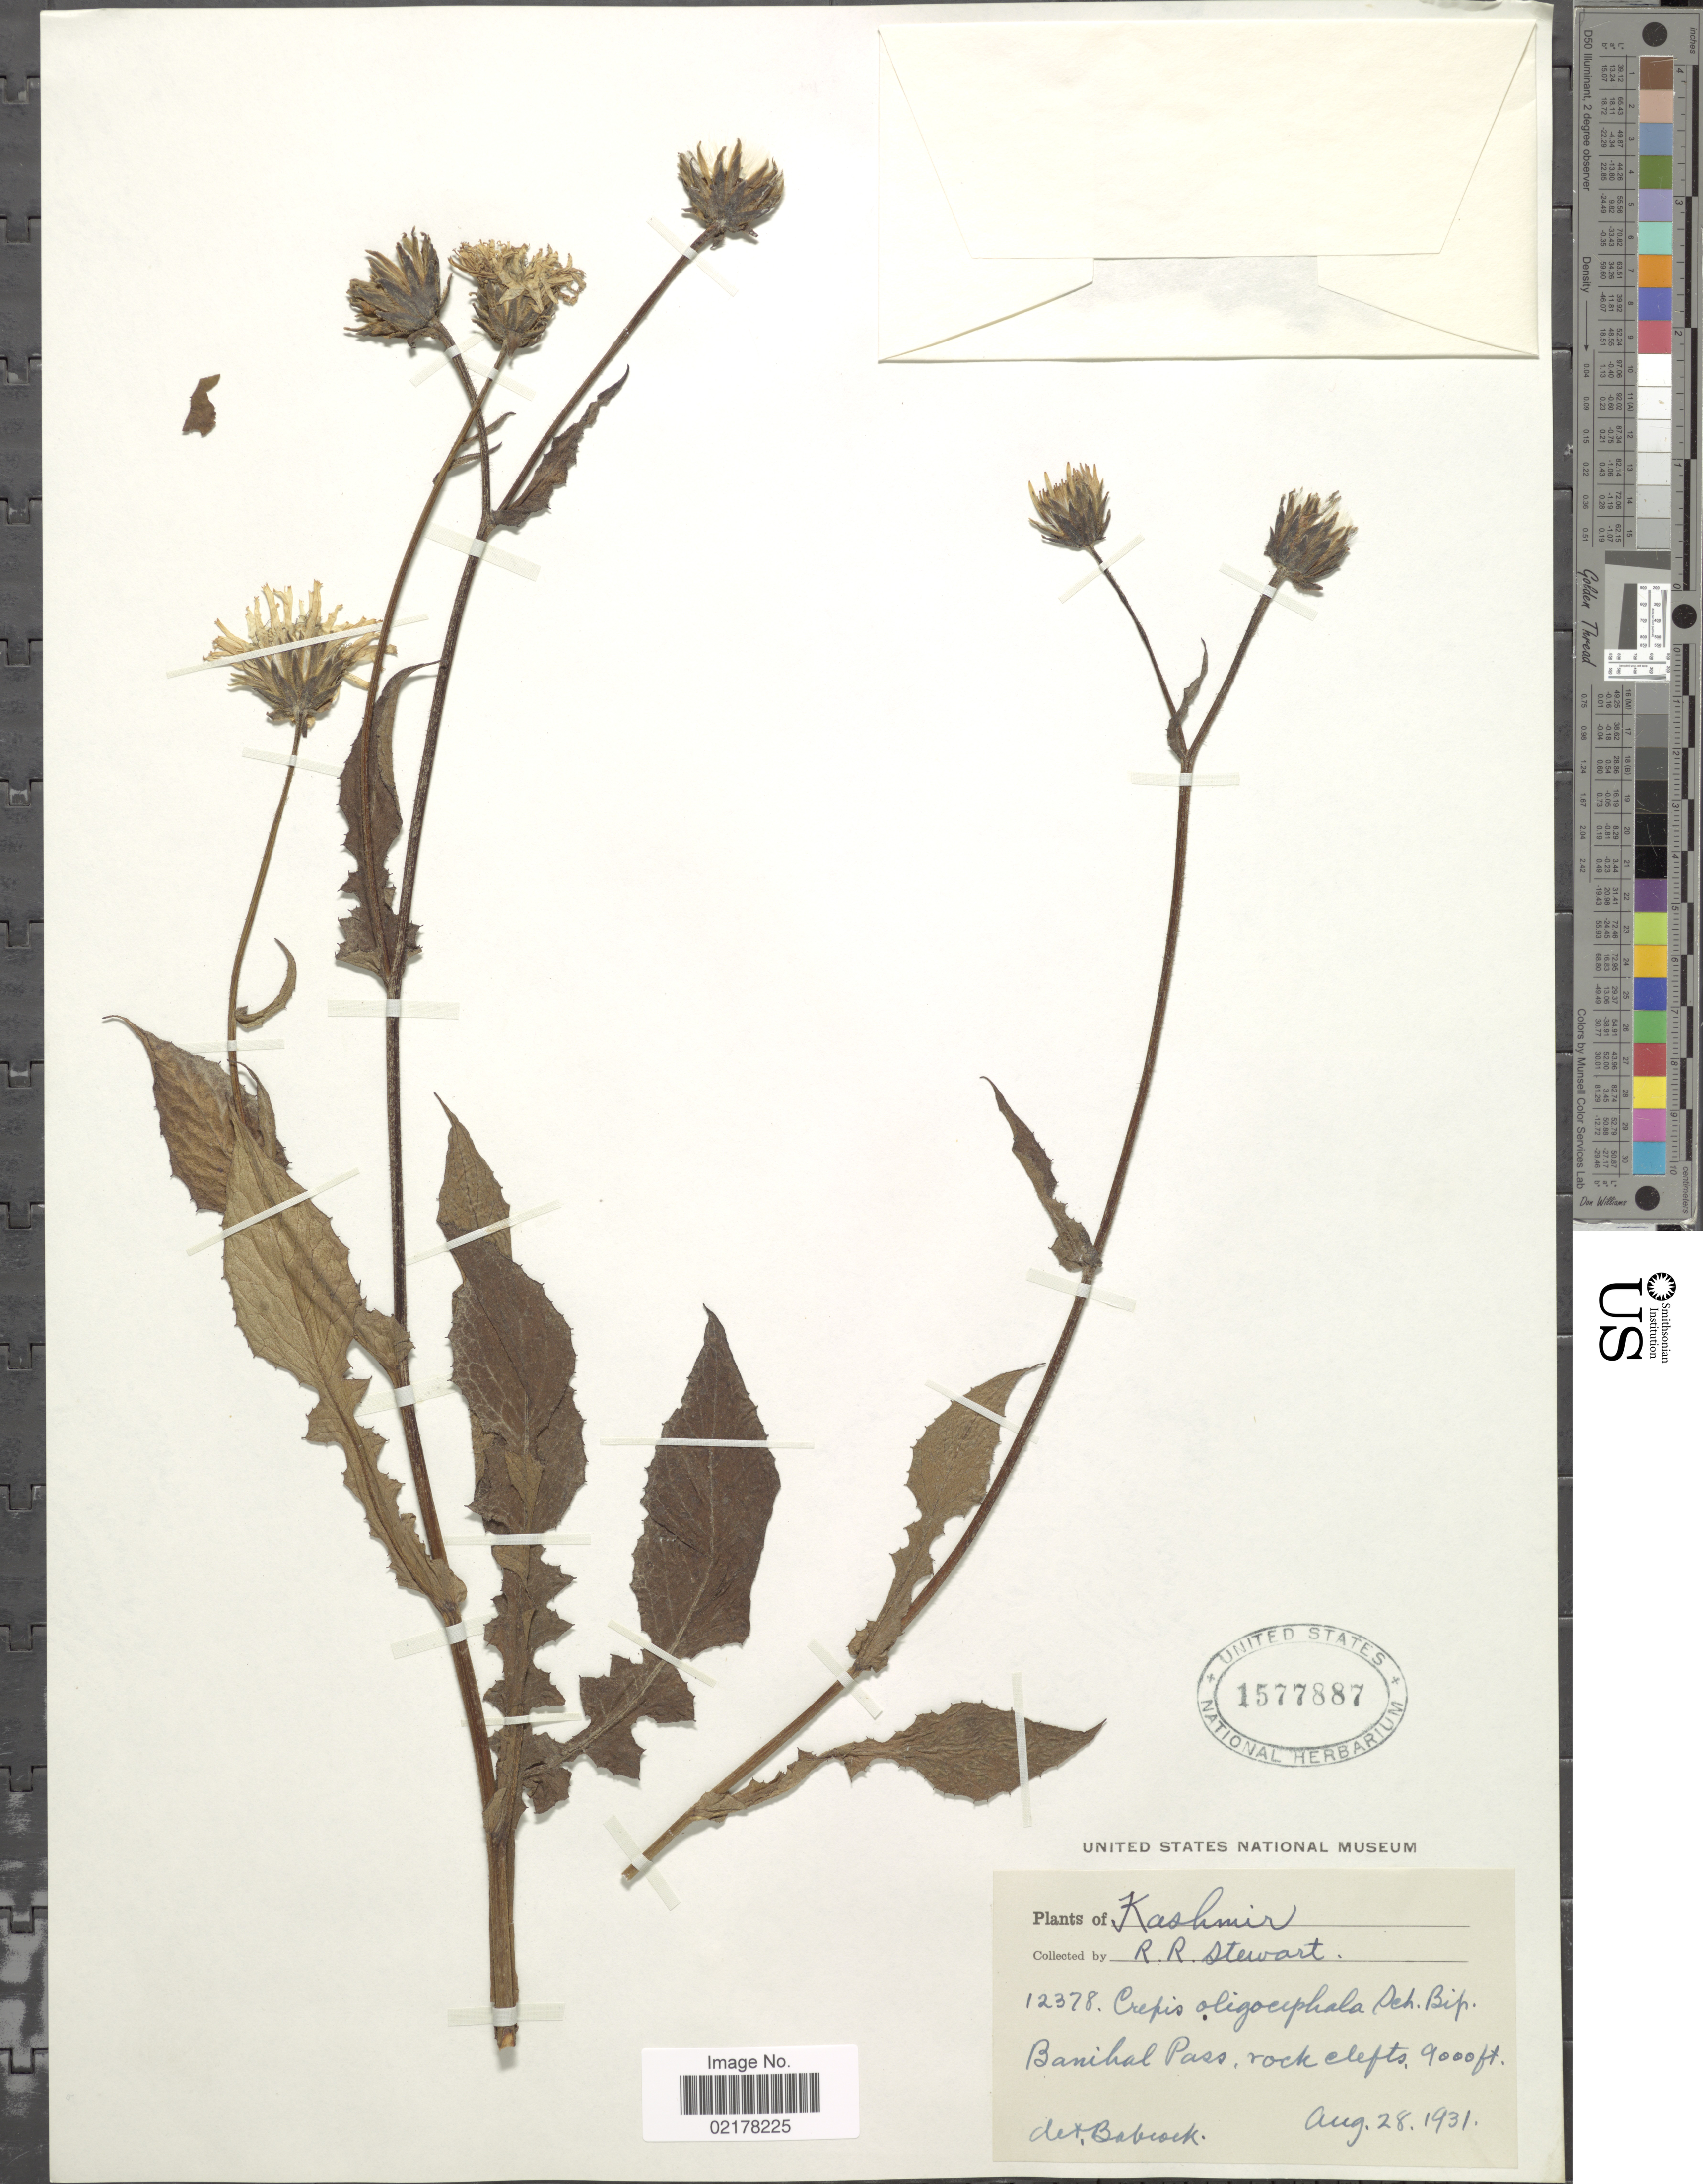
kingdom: Plantae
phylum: Tracheophyta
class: Magnoliopsida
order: Asterales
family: Asteraceae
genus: Crepis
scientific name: Crepis oligocephala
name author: (Sch. Bip.) Hook. f. & Jacks.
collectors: R. R. Stewart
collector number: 12378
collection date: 1931-08-28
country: India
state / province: Jammu and Kashmir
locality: Kashmir. Banibal Pass,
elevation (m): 2743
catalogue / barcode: US 1577887